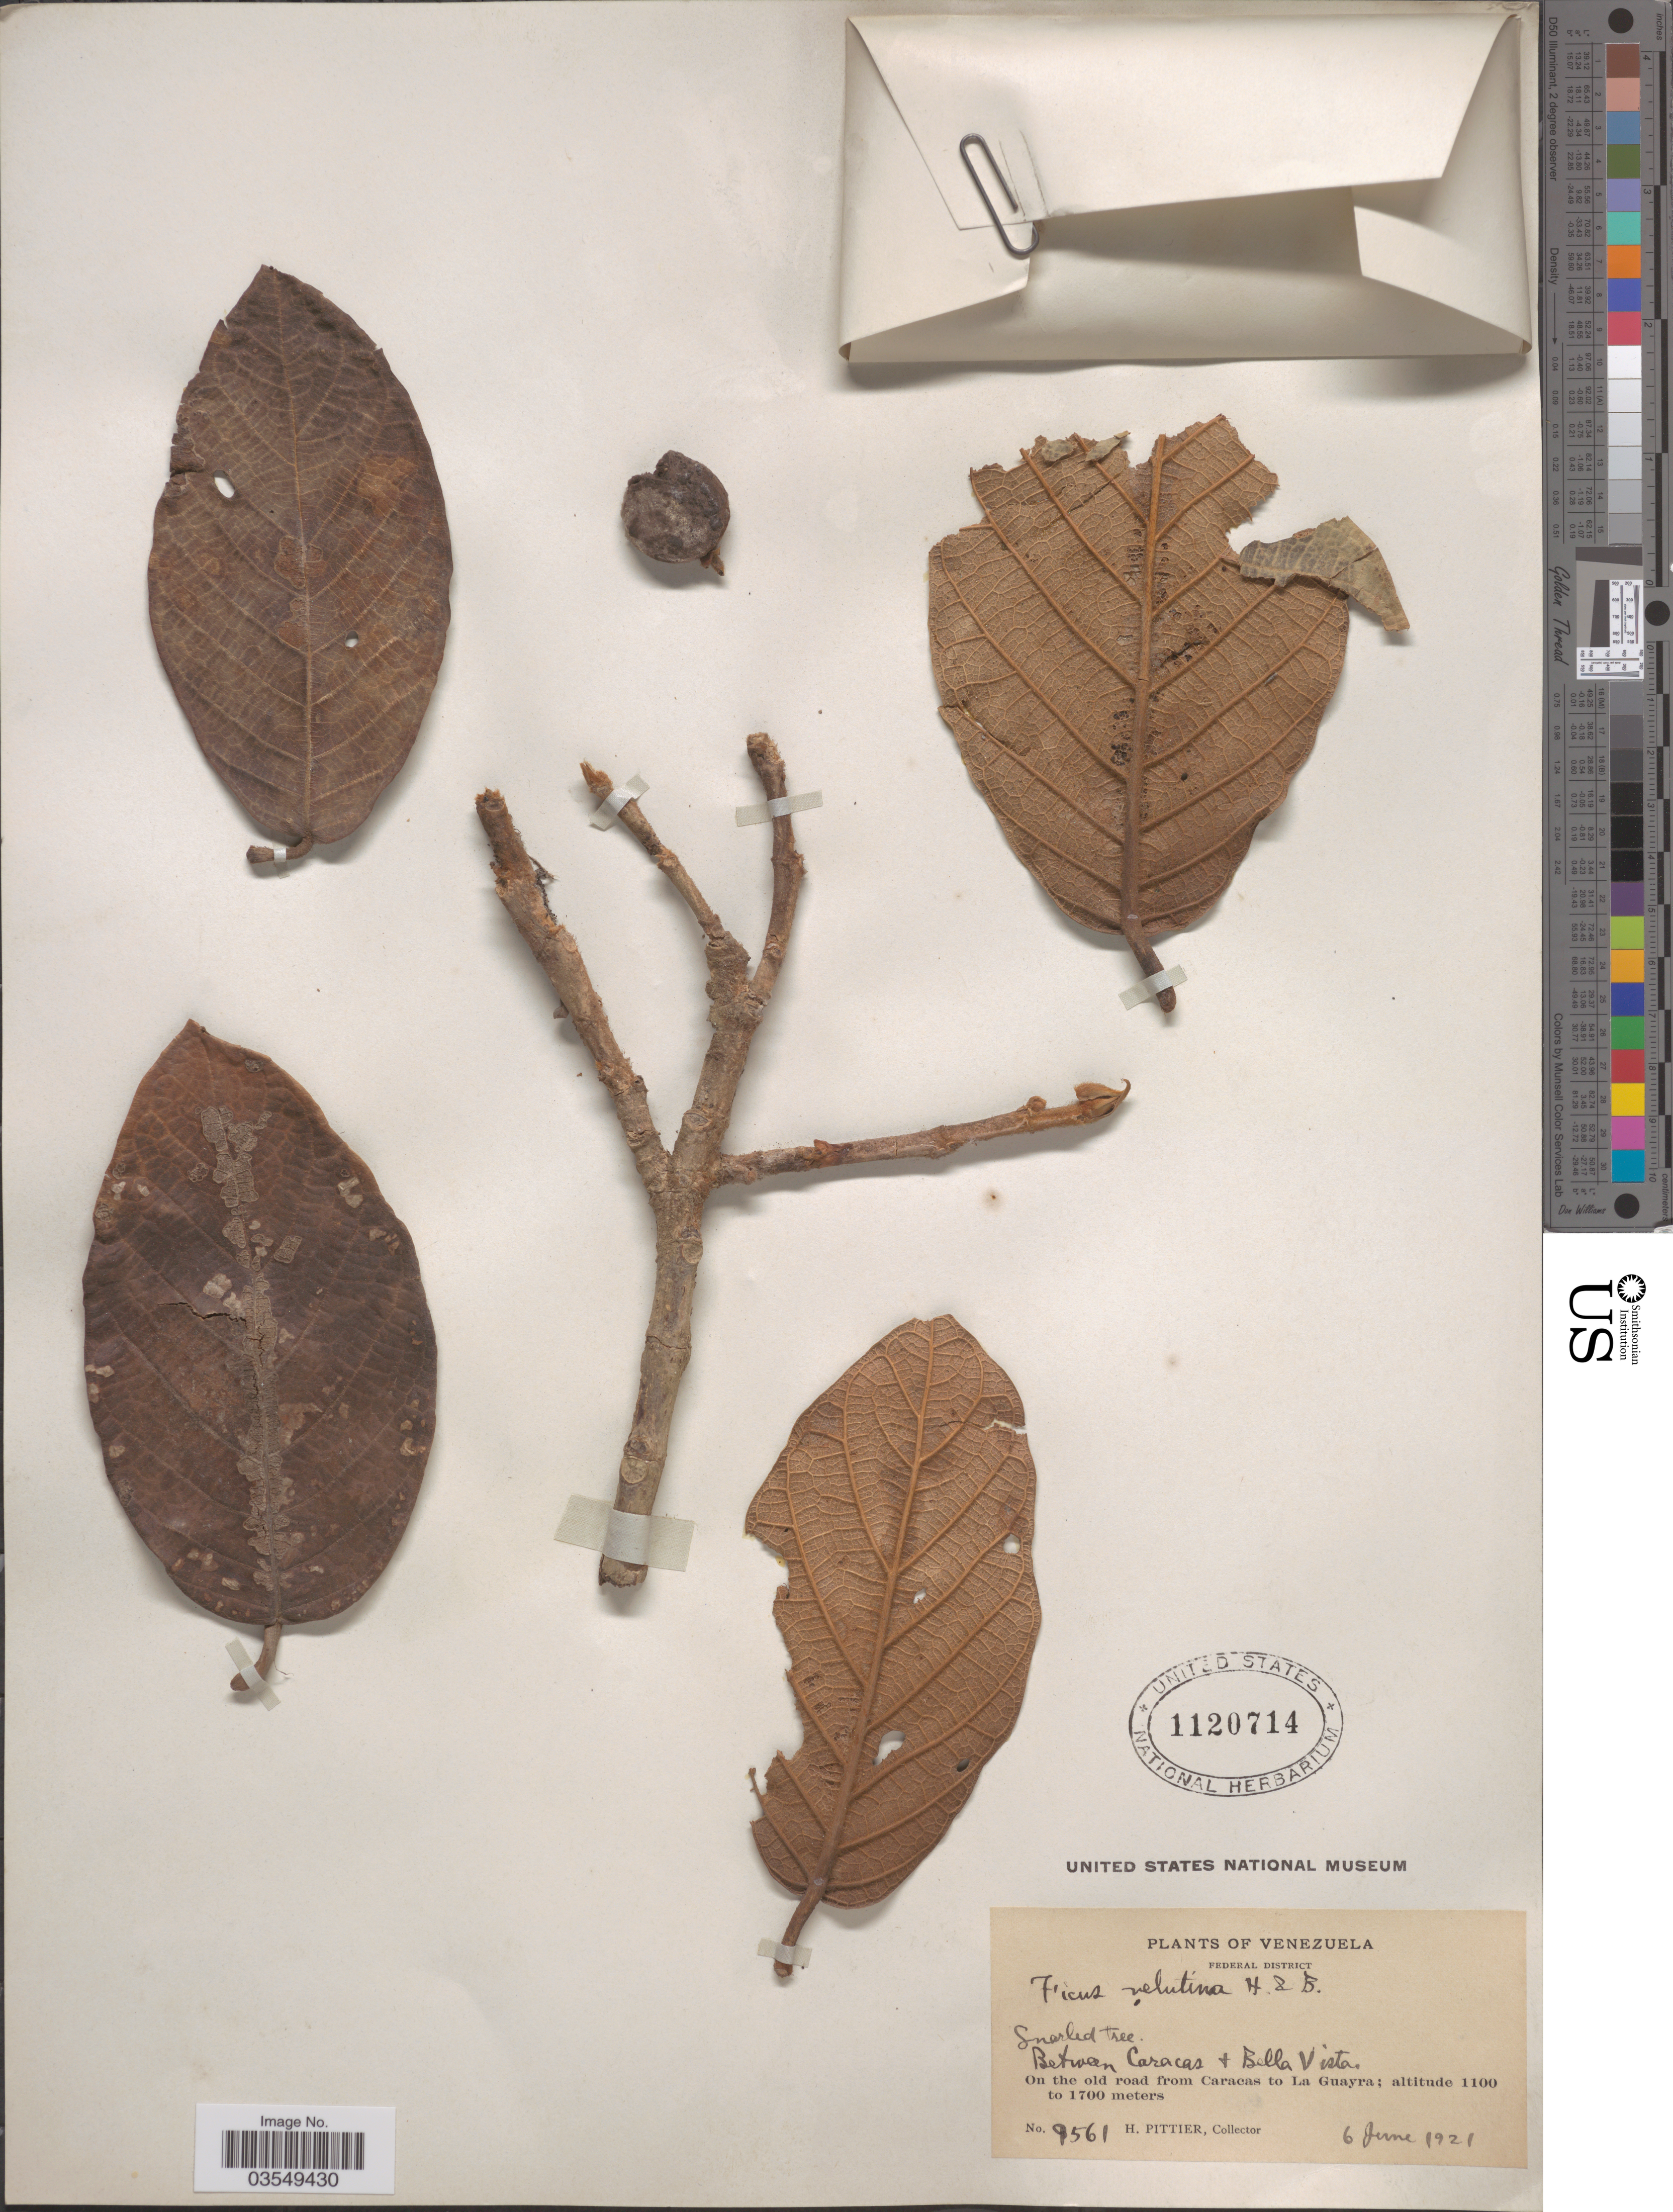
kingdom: Plantae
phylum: Tracheophyta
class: Magnoliopsida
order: Rosales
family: Moraceae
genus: Ficus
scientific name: Ficus velutina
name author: Humb. & Bonpl. ex Willd.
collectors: H. F. Pittier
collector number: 9561*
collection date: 1921-06-06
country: Venezuela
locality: Federal District. Between Caracas & Bella Vista. On the old road from Caracas to La Guayra.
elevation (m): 1100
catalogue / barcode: US 1120714